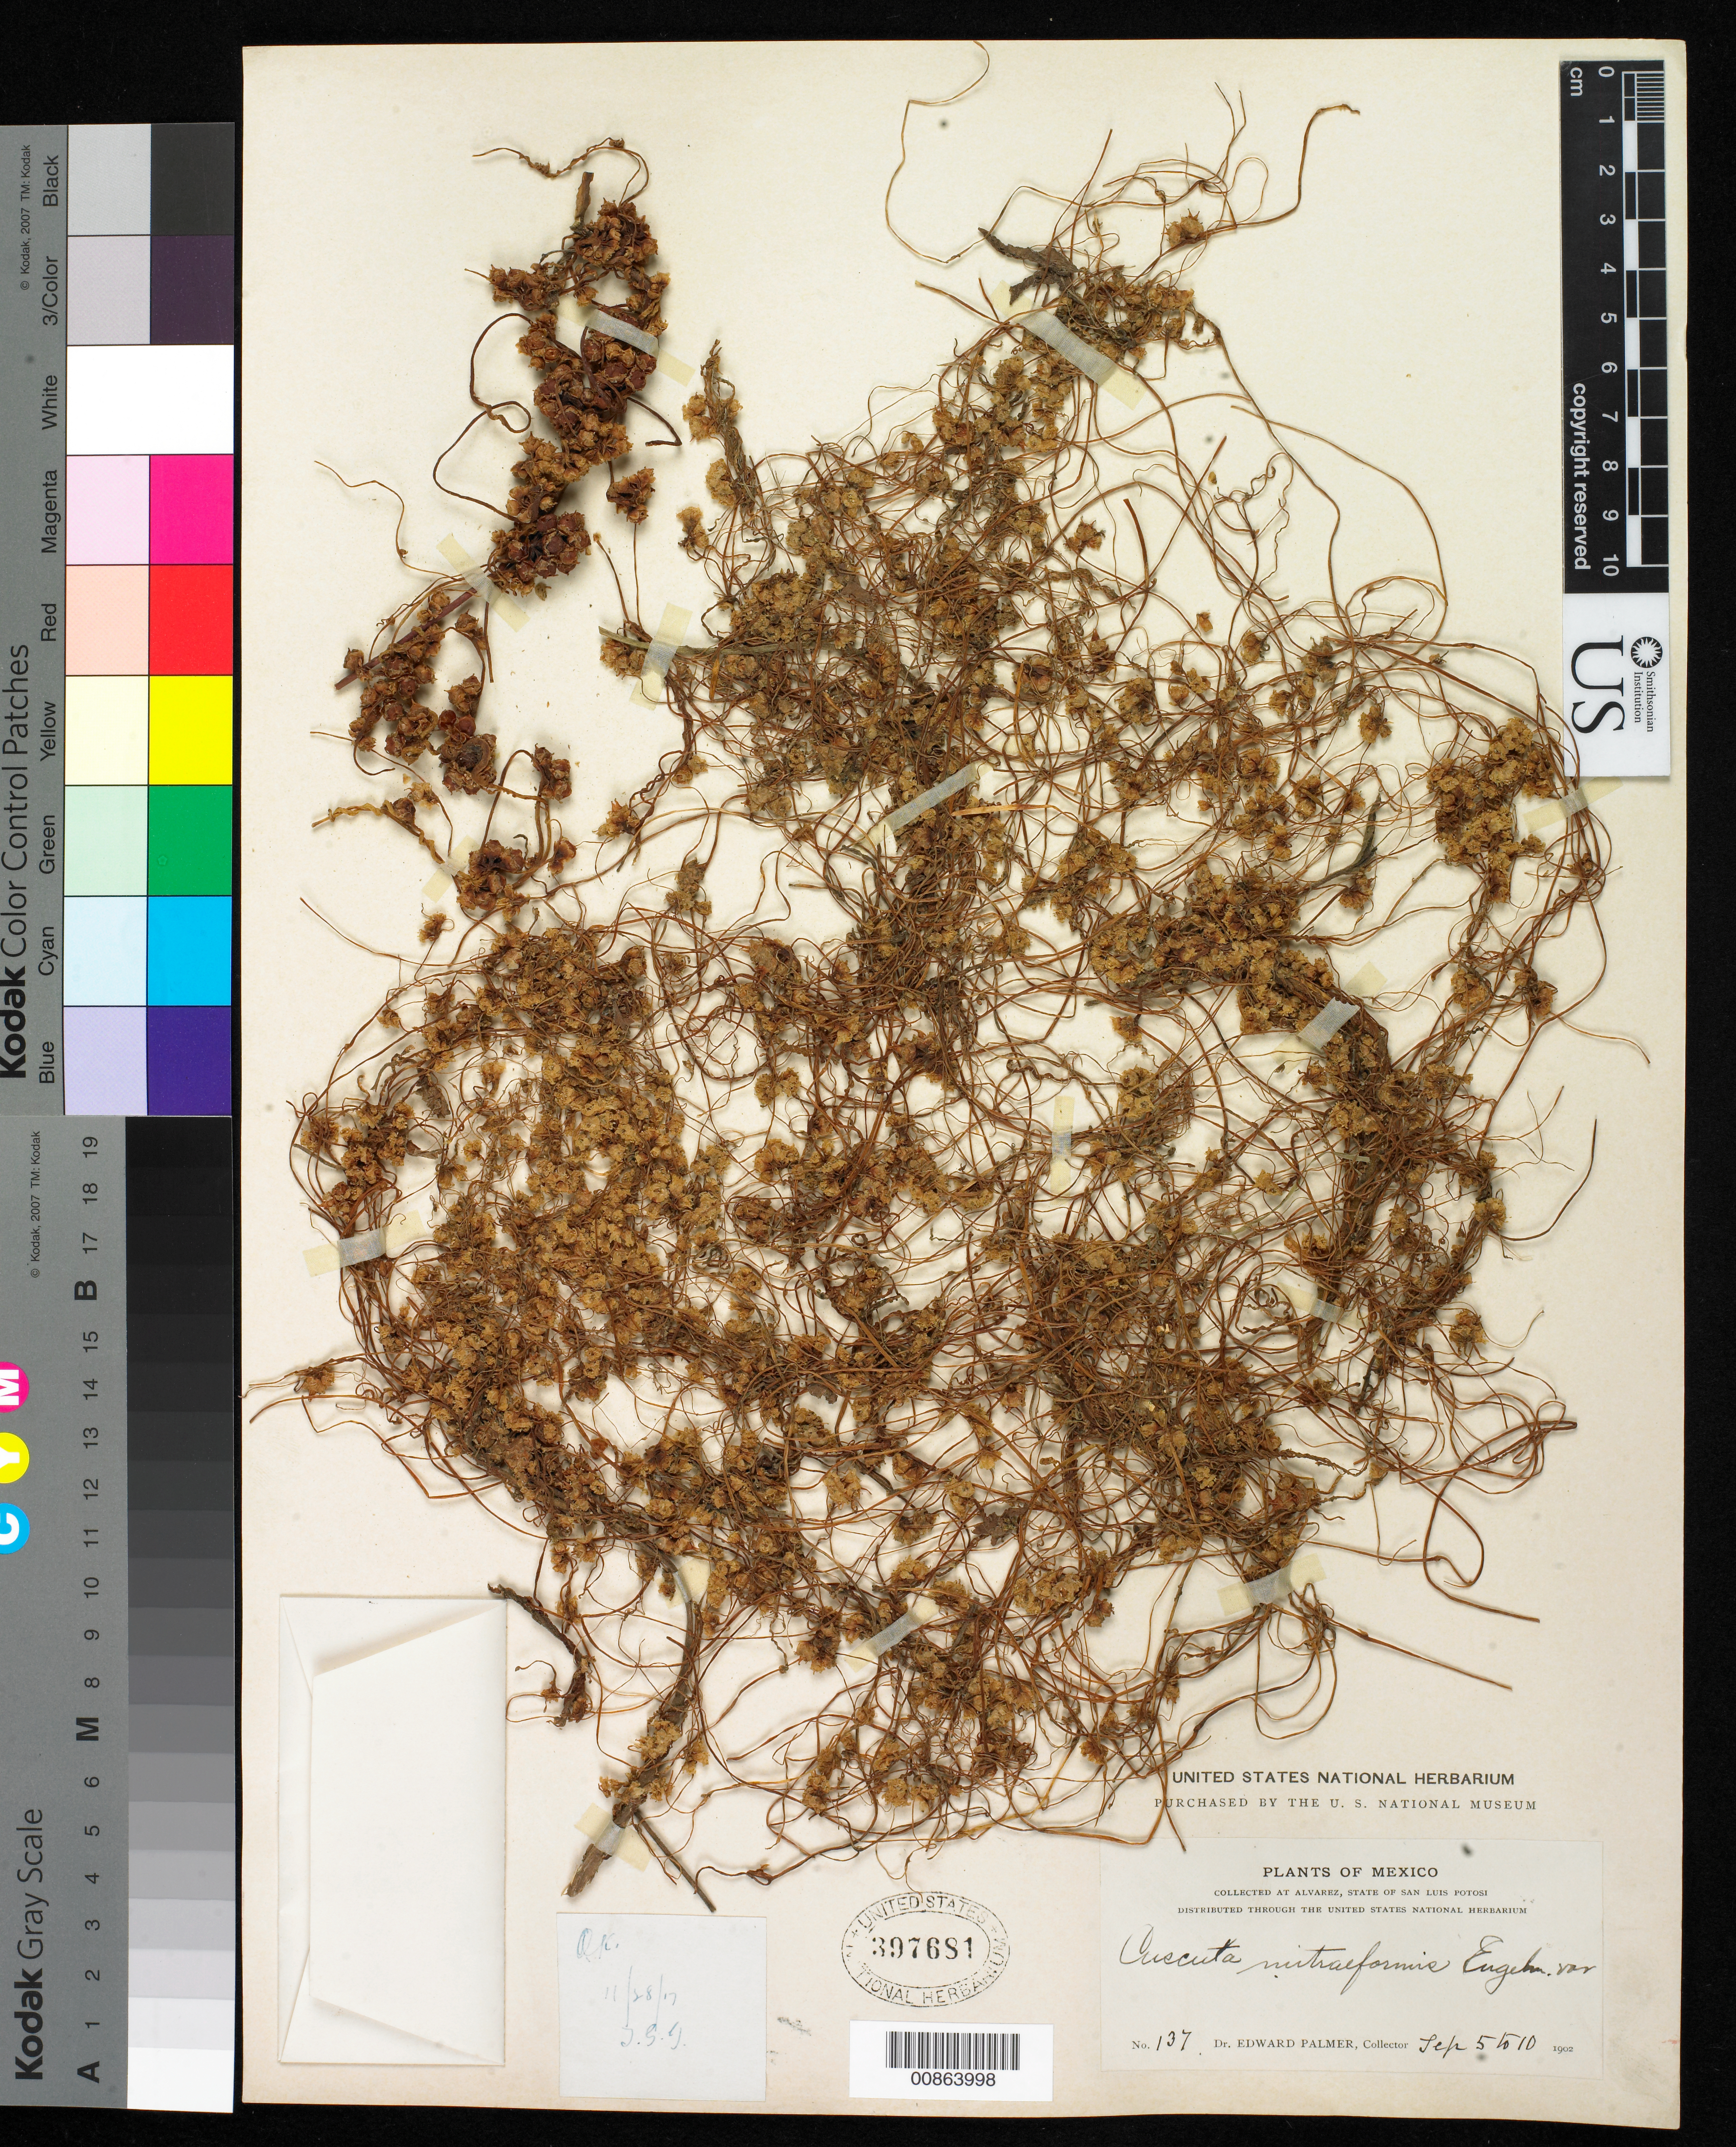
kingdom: Plantae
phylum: Tracheophyta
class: Magnoliopsida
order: Solanales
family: Convolvulaceae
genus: Cuscuta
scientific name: Cuscuta mitriformis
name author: Engelm. ex Hemsl.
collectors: E. Palmer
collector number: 137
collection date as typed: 05 Sep 1902 to 10 Sep 1902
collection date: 1902-09-05/1902-09-10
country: Mexico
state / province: San Luis Potosí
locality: Alvarez, San Luis Potosí.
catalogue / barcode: US 397681